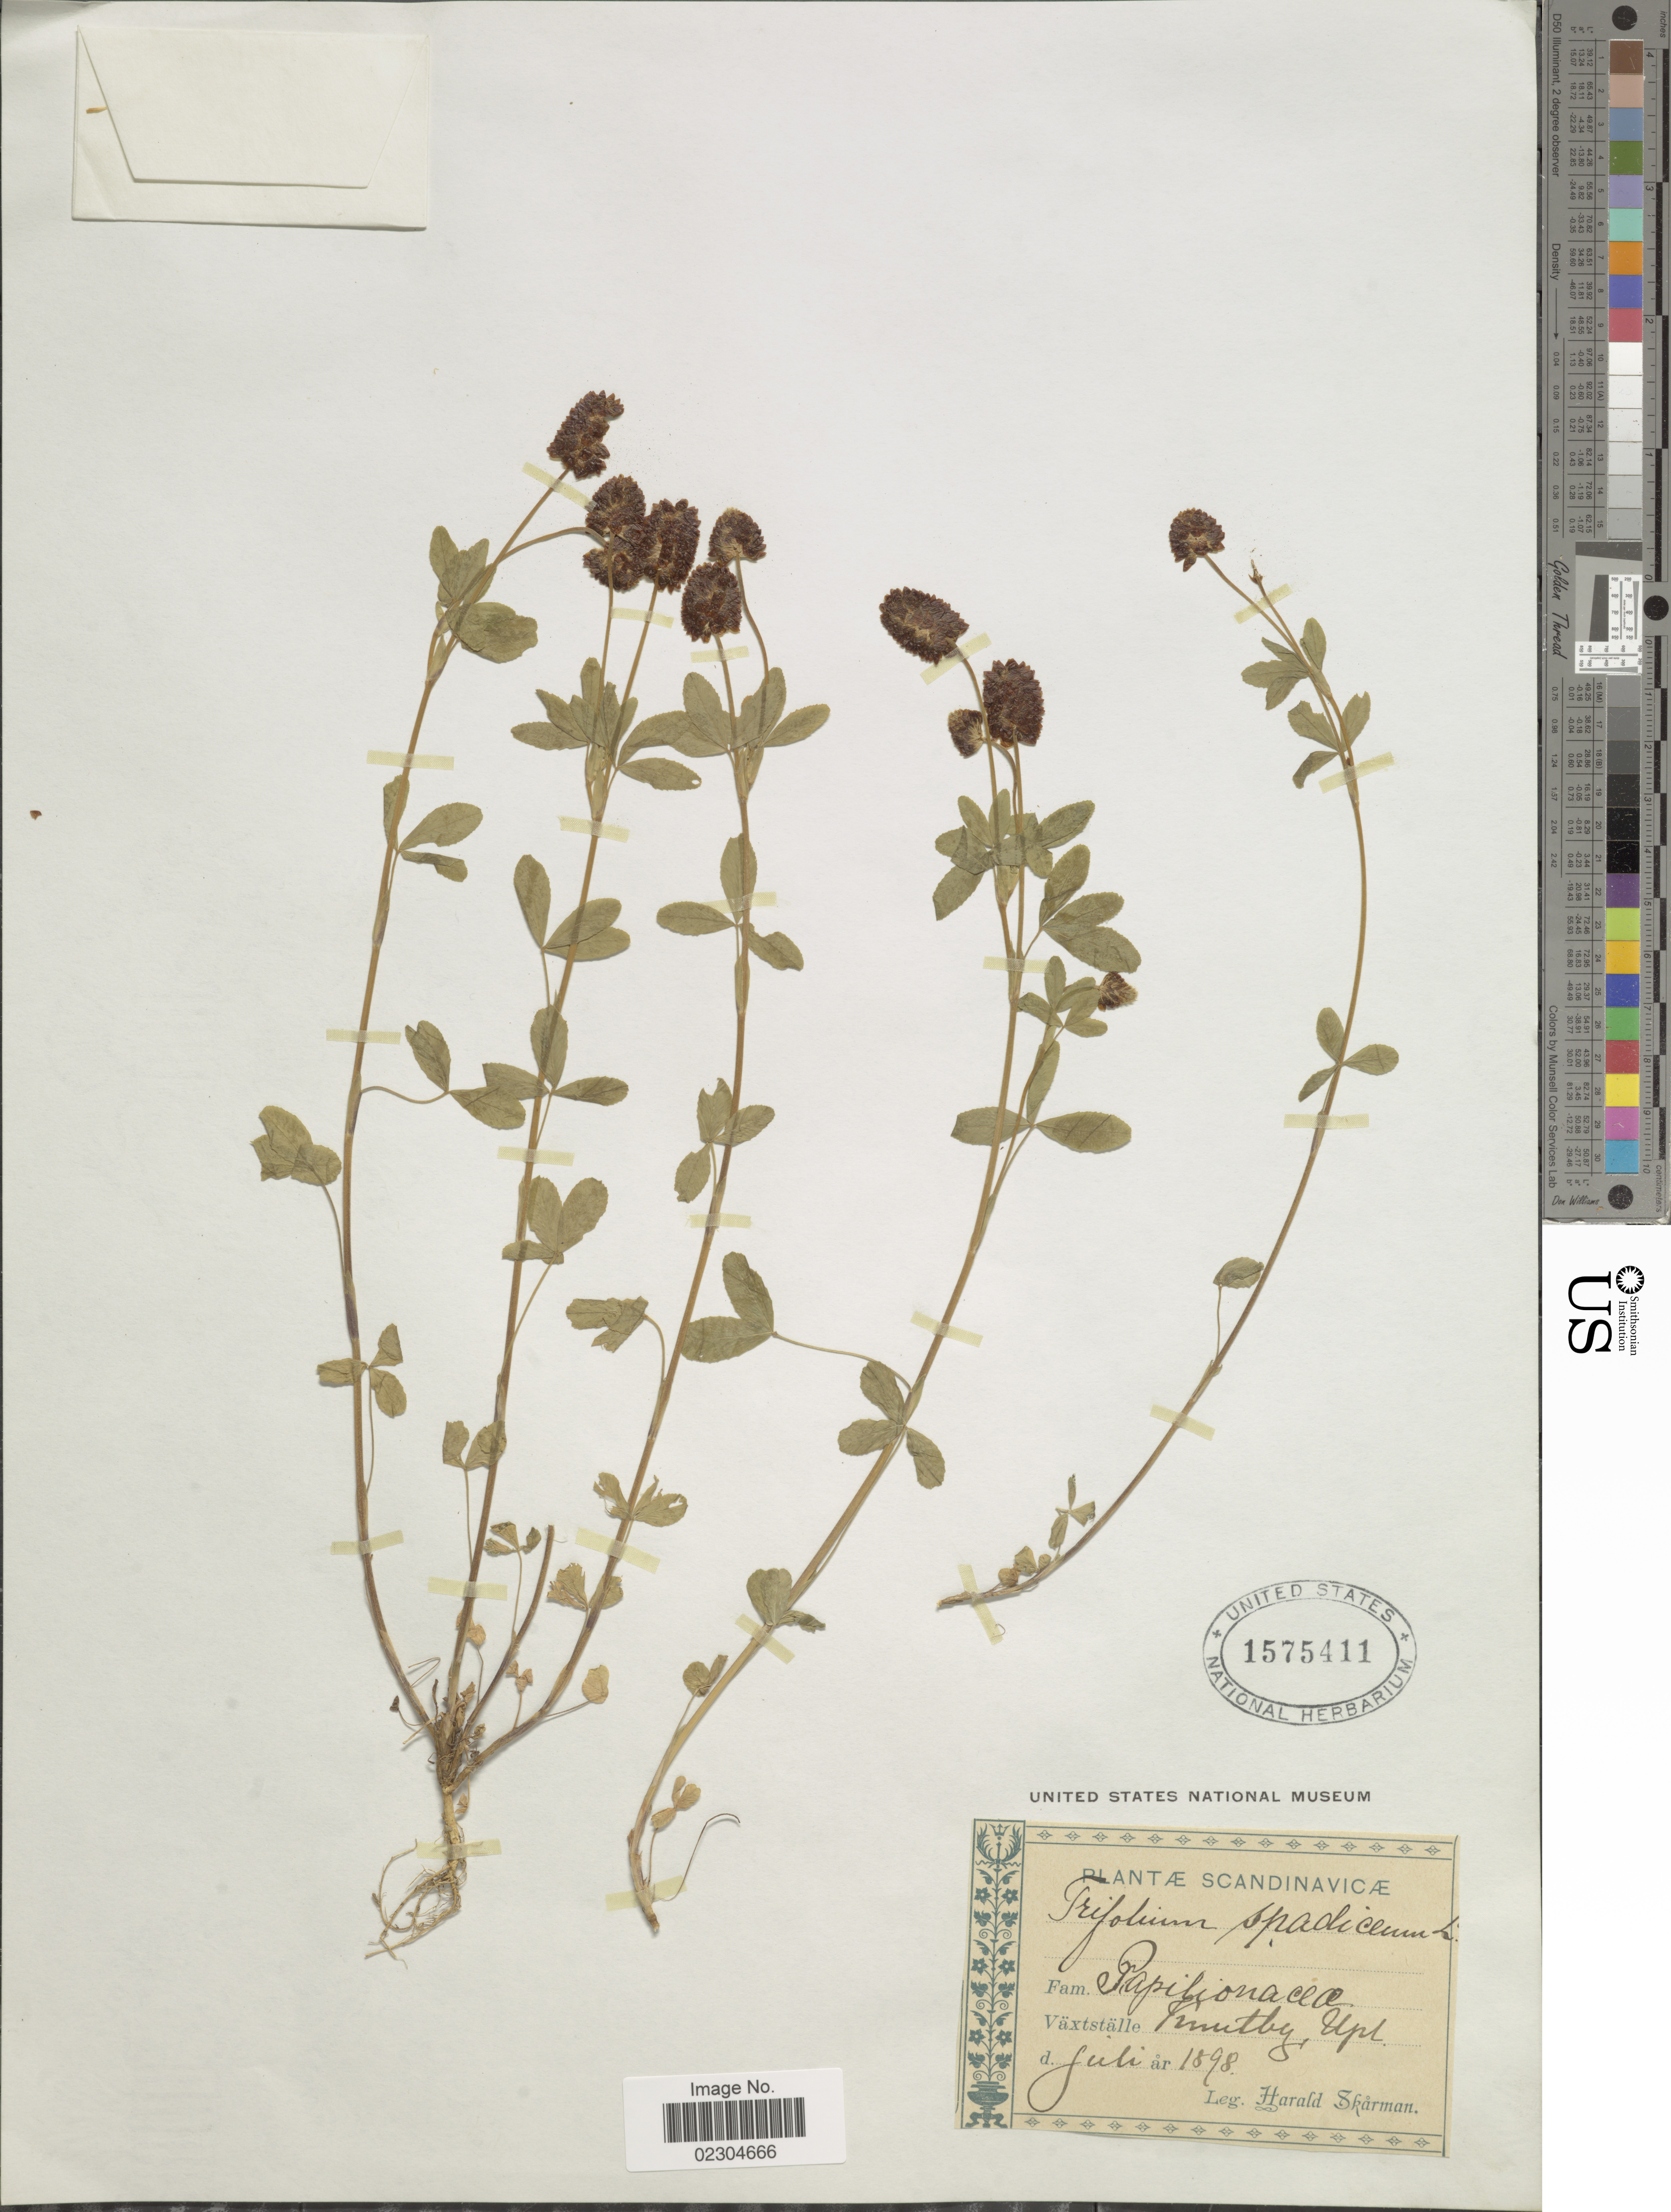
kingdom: Plantae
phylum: Tracheophyta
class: Magnoliopsida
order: Fabales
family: Fabaceae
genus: Trifolium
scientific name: Trifolium spadiceum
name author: L.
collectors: H. Skarman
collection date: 1898-07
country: Sweden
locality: Scandinavicae, Knutby, Upl.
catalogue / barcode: US 1575411